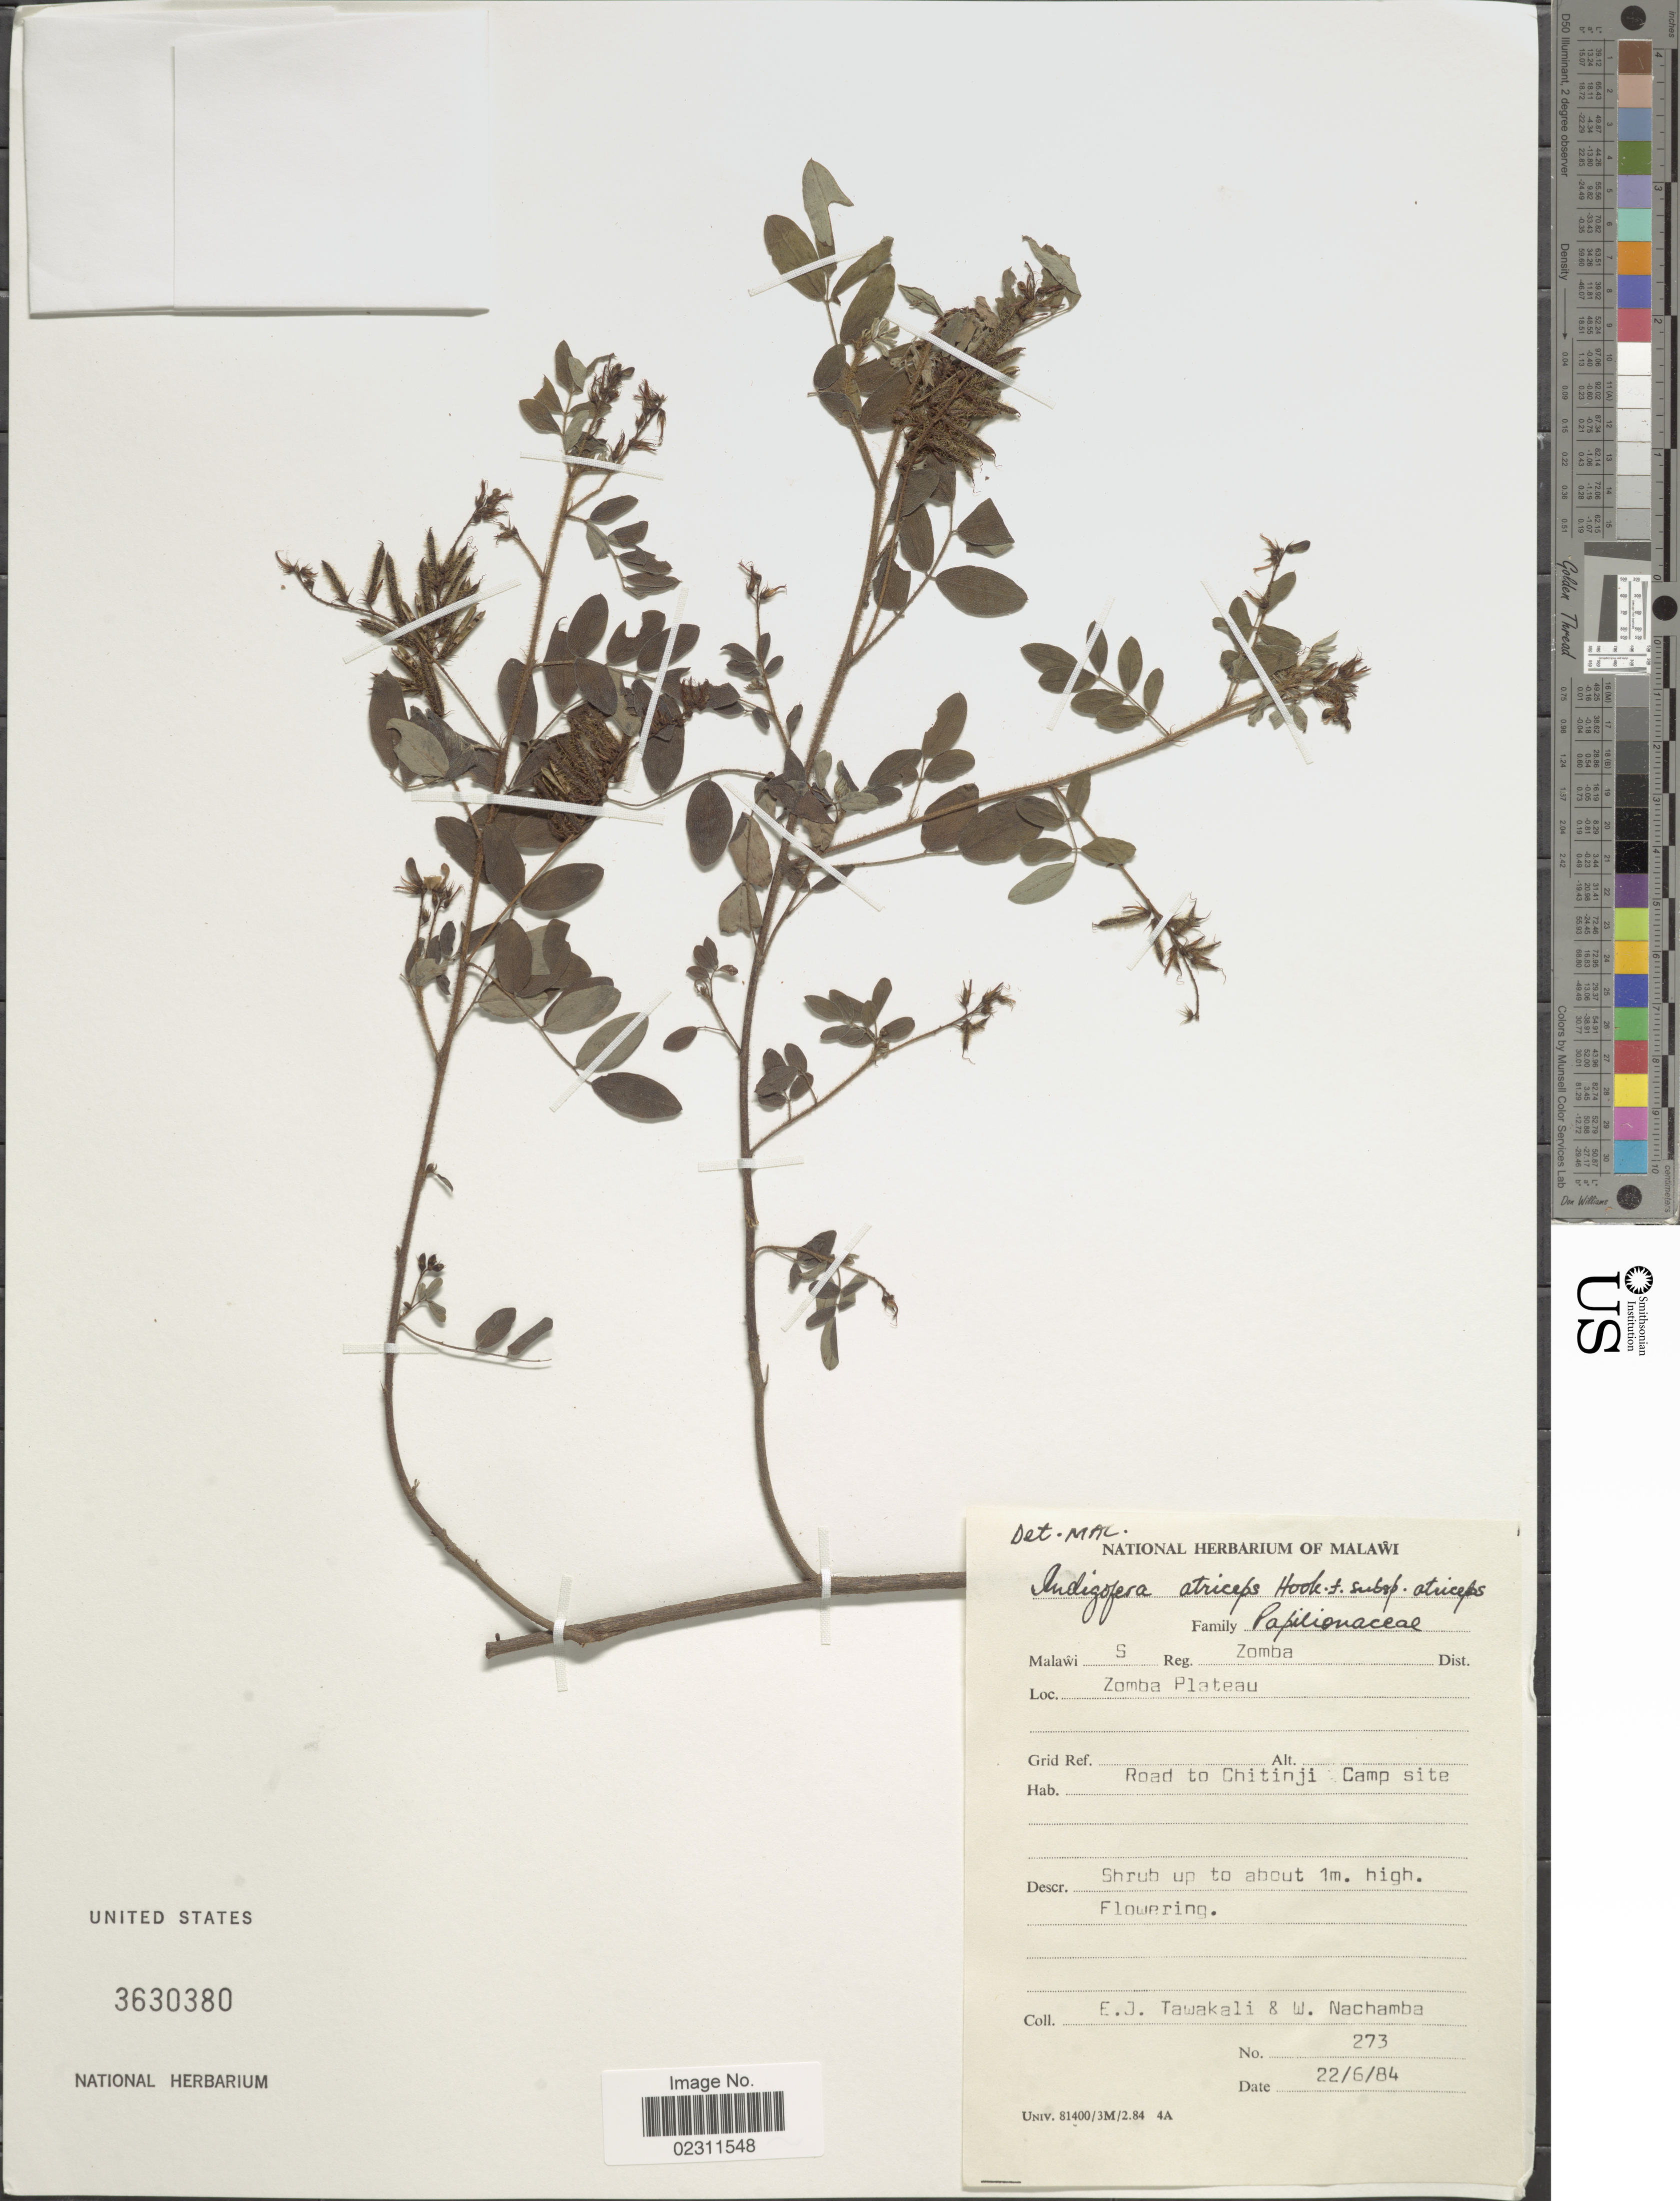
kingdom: Plantae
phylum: Tracheophyta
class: Magnoliopsida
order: Fabales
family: Fabaceae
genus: Indigofera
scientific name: Indigofera atriceps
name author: Hook. f.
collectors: E. Tawakali & W. Nachamba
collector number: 273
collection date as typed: Transcribed d/m/y: 22/6/84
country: Malawi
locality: Zomba, Zomba Plateau, road to Chitinji Camp site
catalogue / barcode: US 3630380